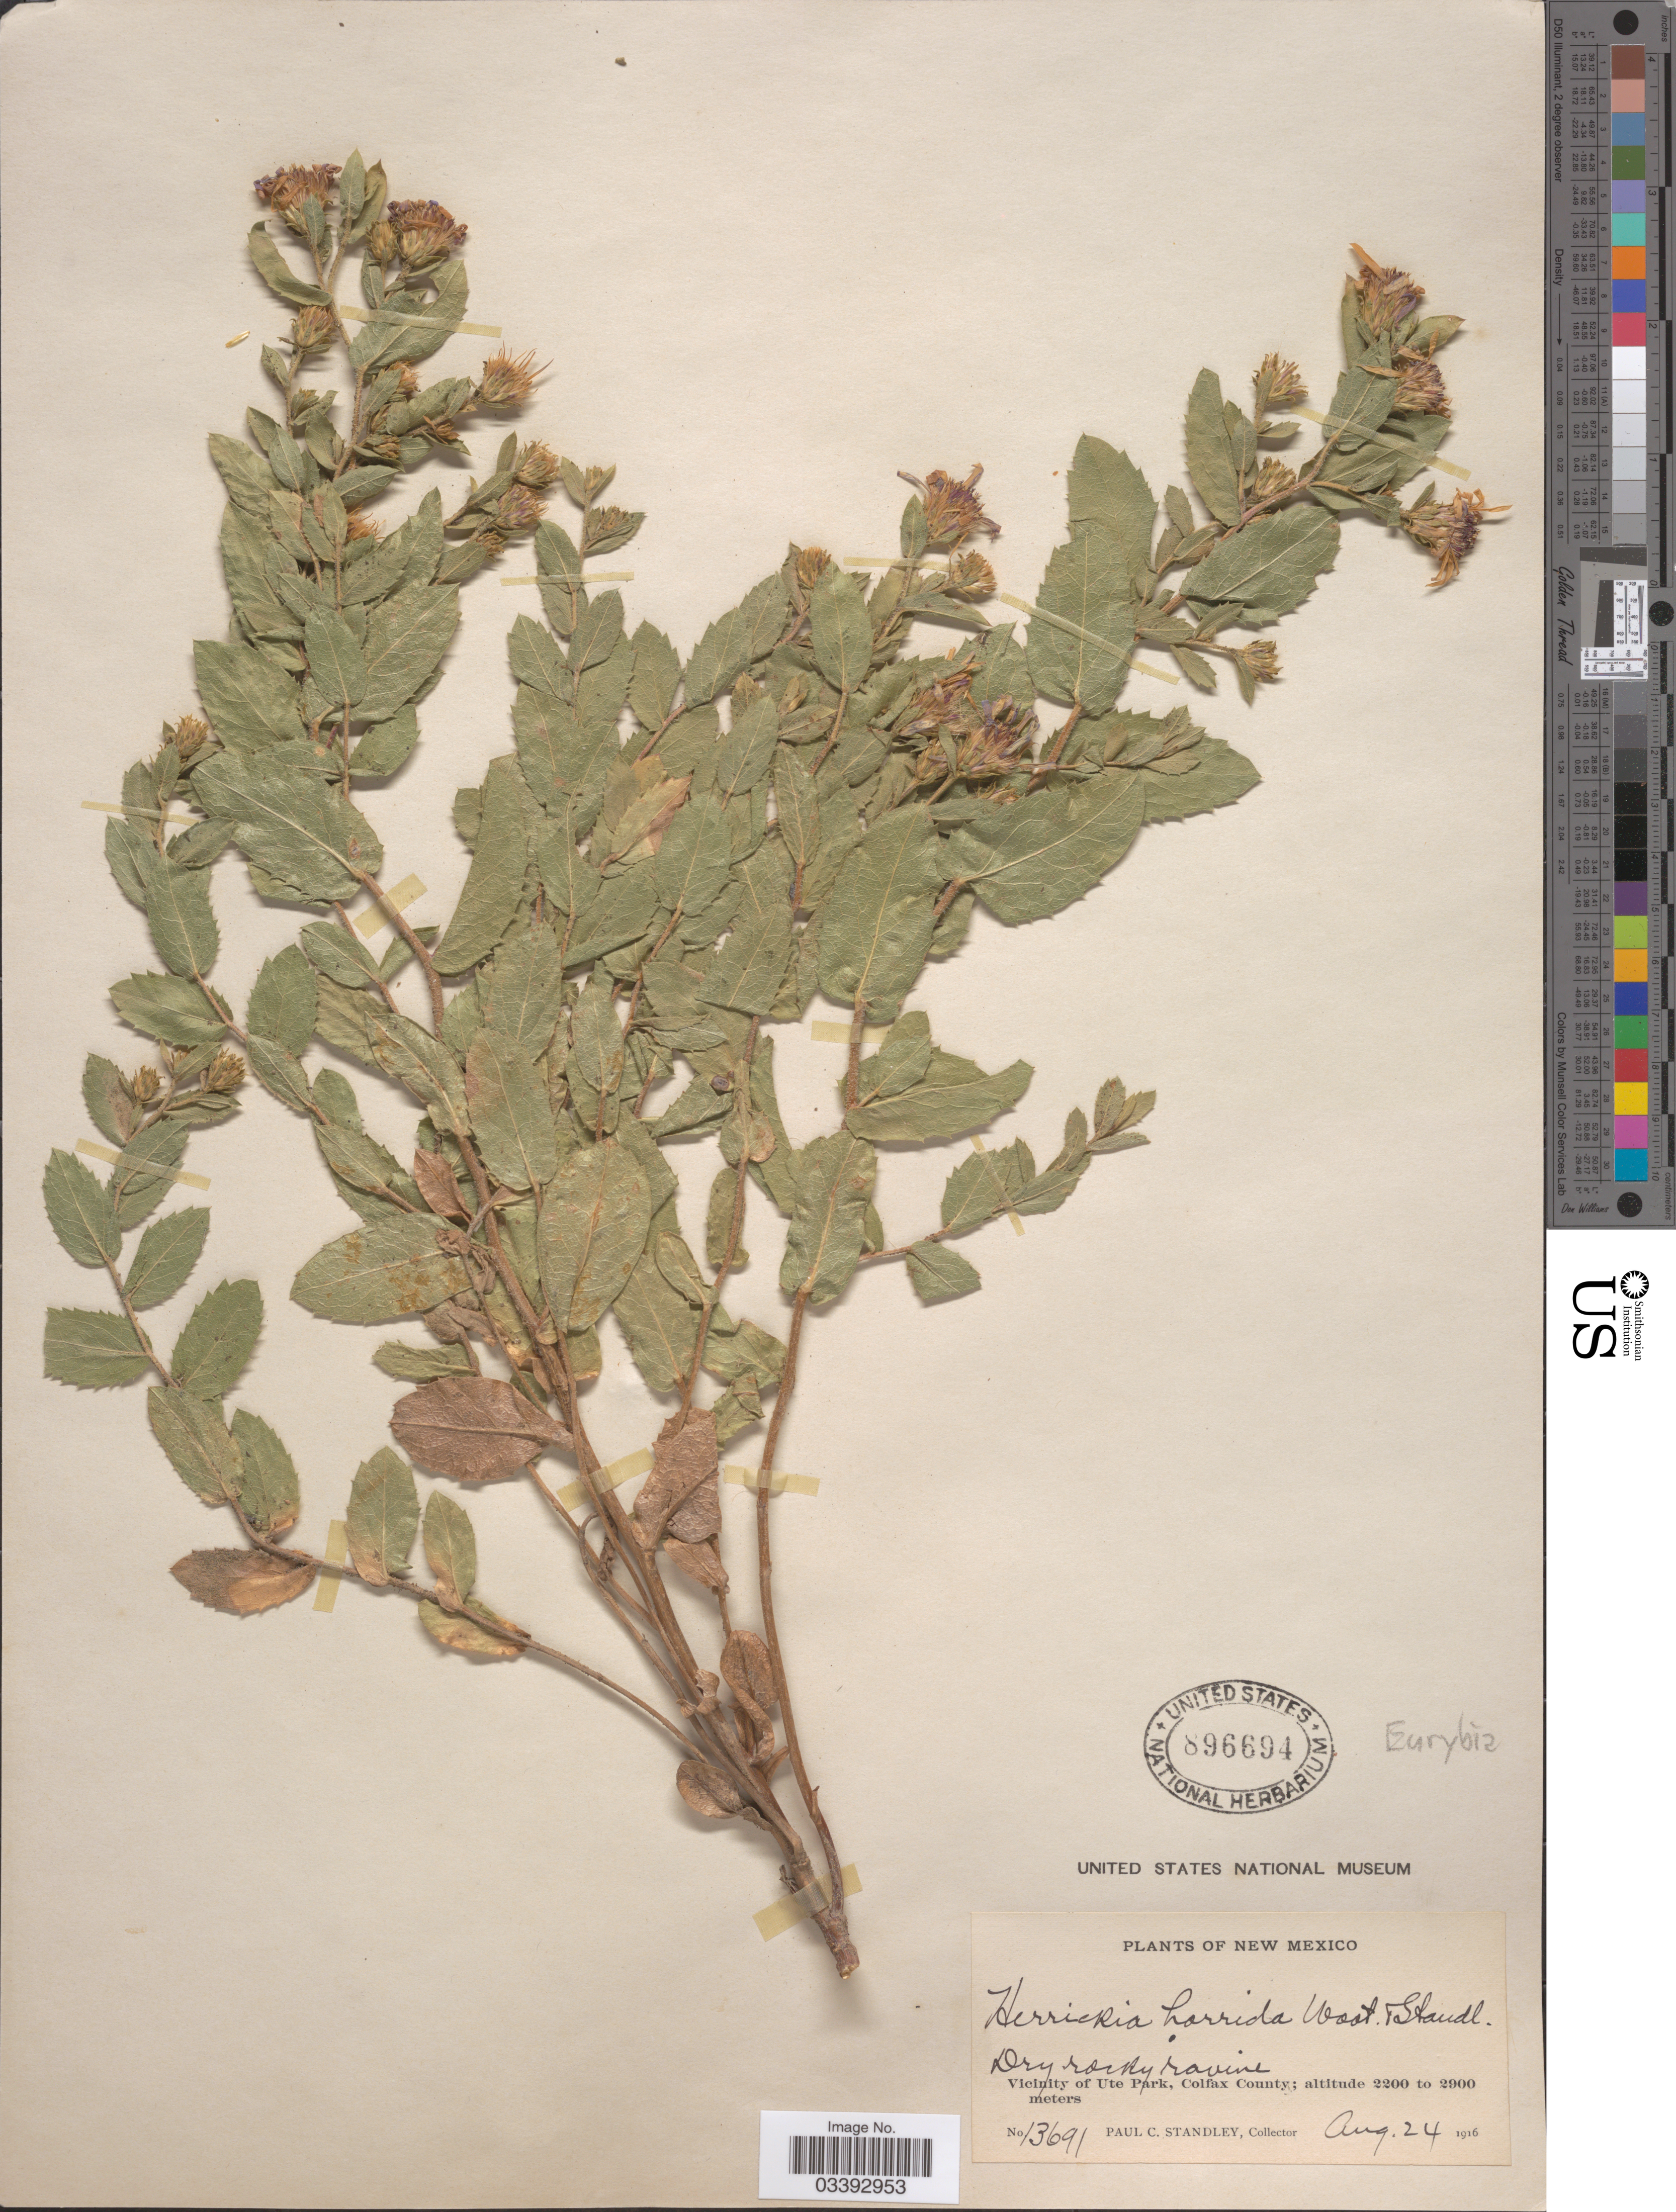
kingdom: Plantae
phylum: Tracheophyta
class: Magnoliopsida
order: Asterales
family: Asteraceae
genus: Eurybia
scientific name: Eurybia horrida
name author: (Wooton & Standl.) G.L. Nesom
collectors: P. C. Standley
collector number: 13691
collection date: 1916-08-24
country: United States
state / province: New Mexico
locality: Vicinity of Ute Park, Colfax County.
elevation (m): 2200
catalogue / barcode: US 896694